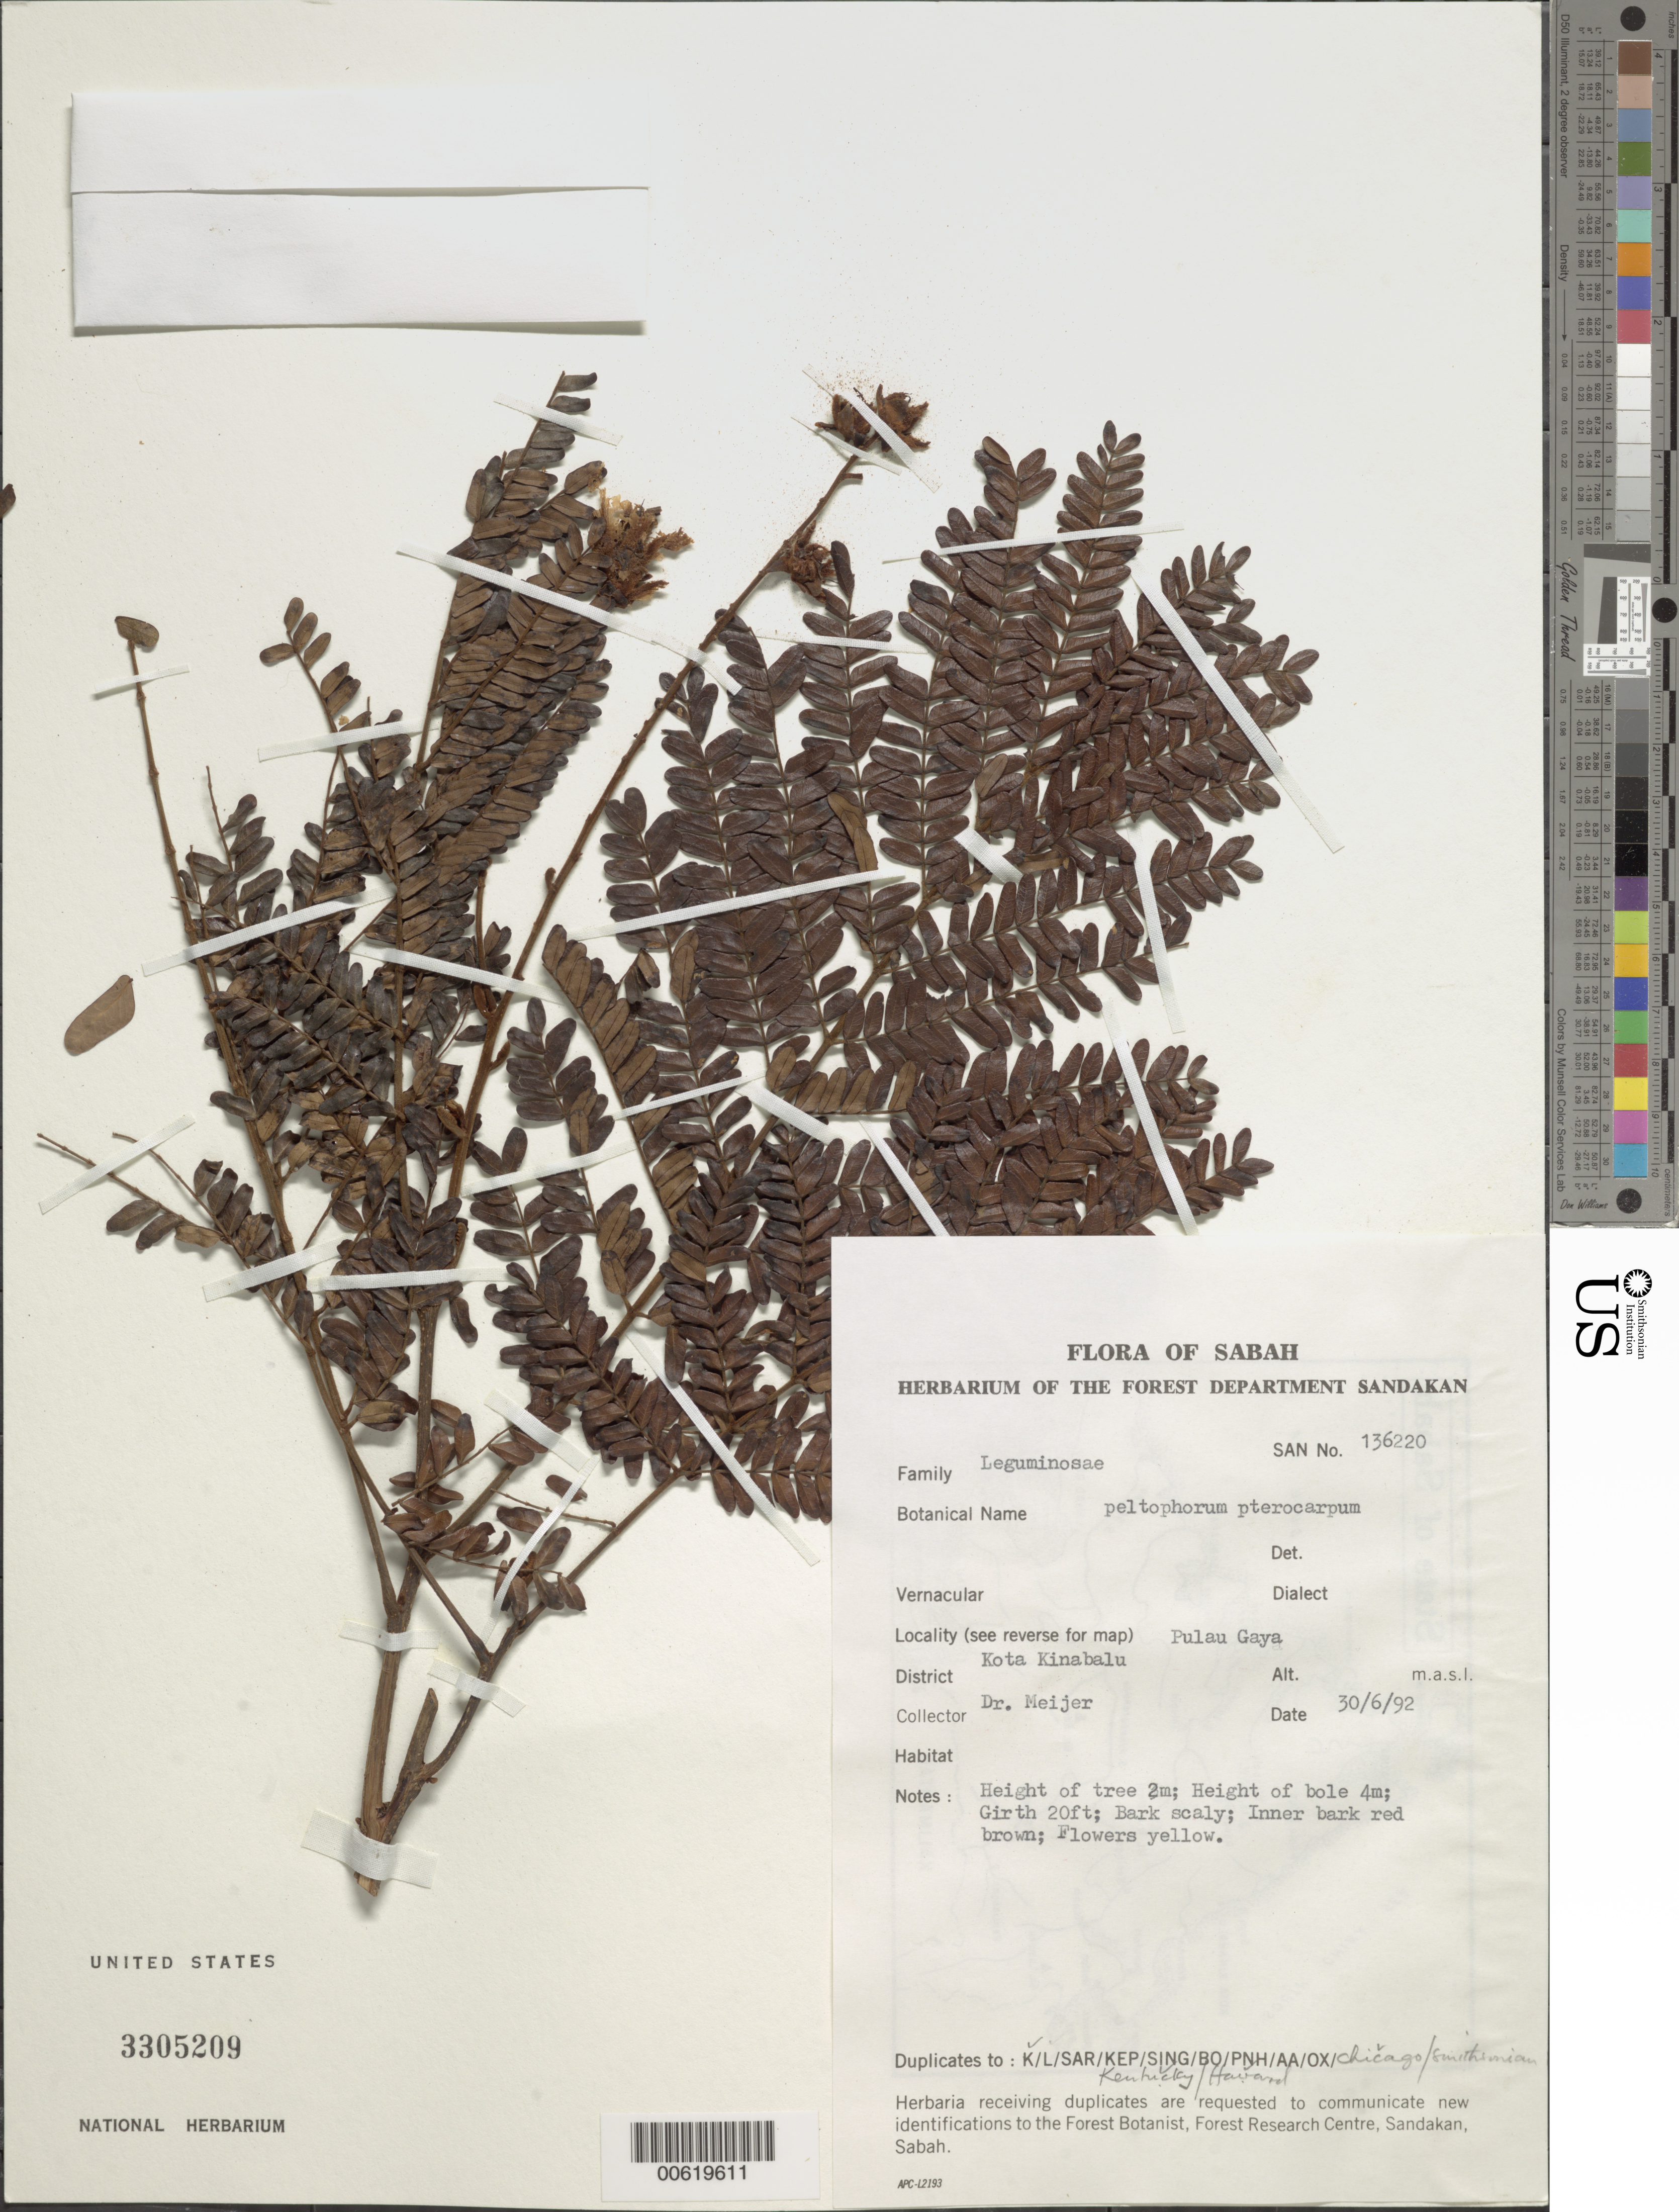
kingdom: Plantae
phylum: Tracheophyta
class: Magnoliopsida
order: Fabales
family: Fabaceae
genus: Peltophorum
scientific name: Peltophorum pterocarpum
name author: (DC.) Backer ex K. Heyne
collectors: -- Meijer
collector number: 136220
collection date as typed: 30 Jun 1992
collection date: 1992-06-30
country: Malaysia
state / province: Sabah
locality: Kota kinabalu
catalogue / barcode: US 3305209